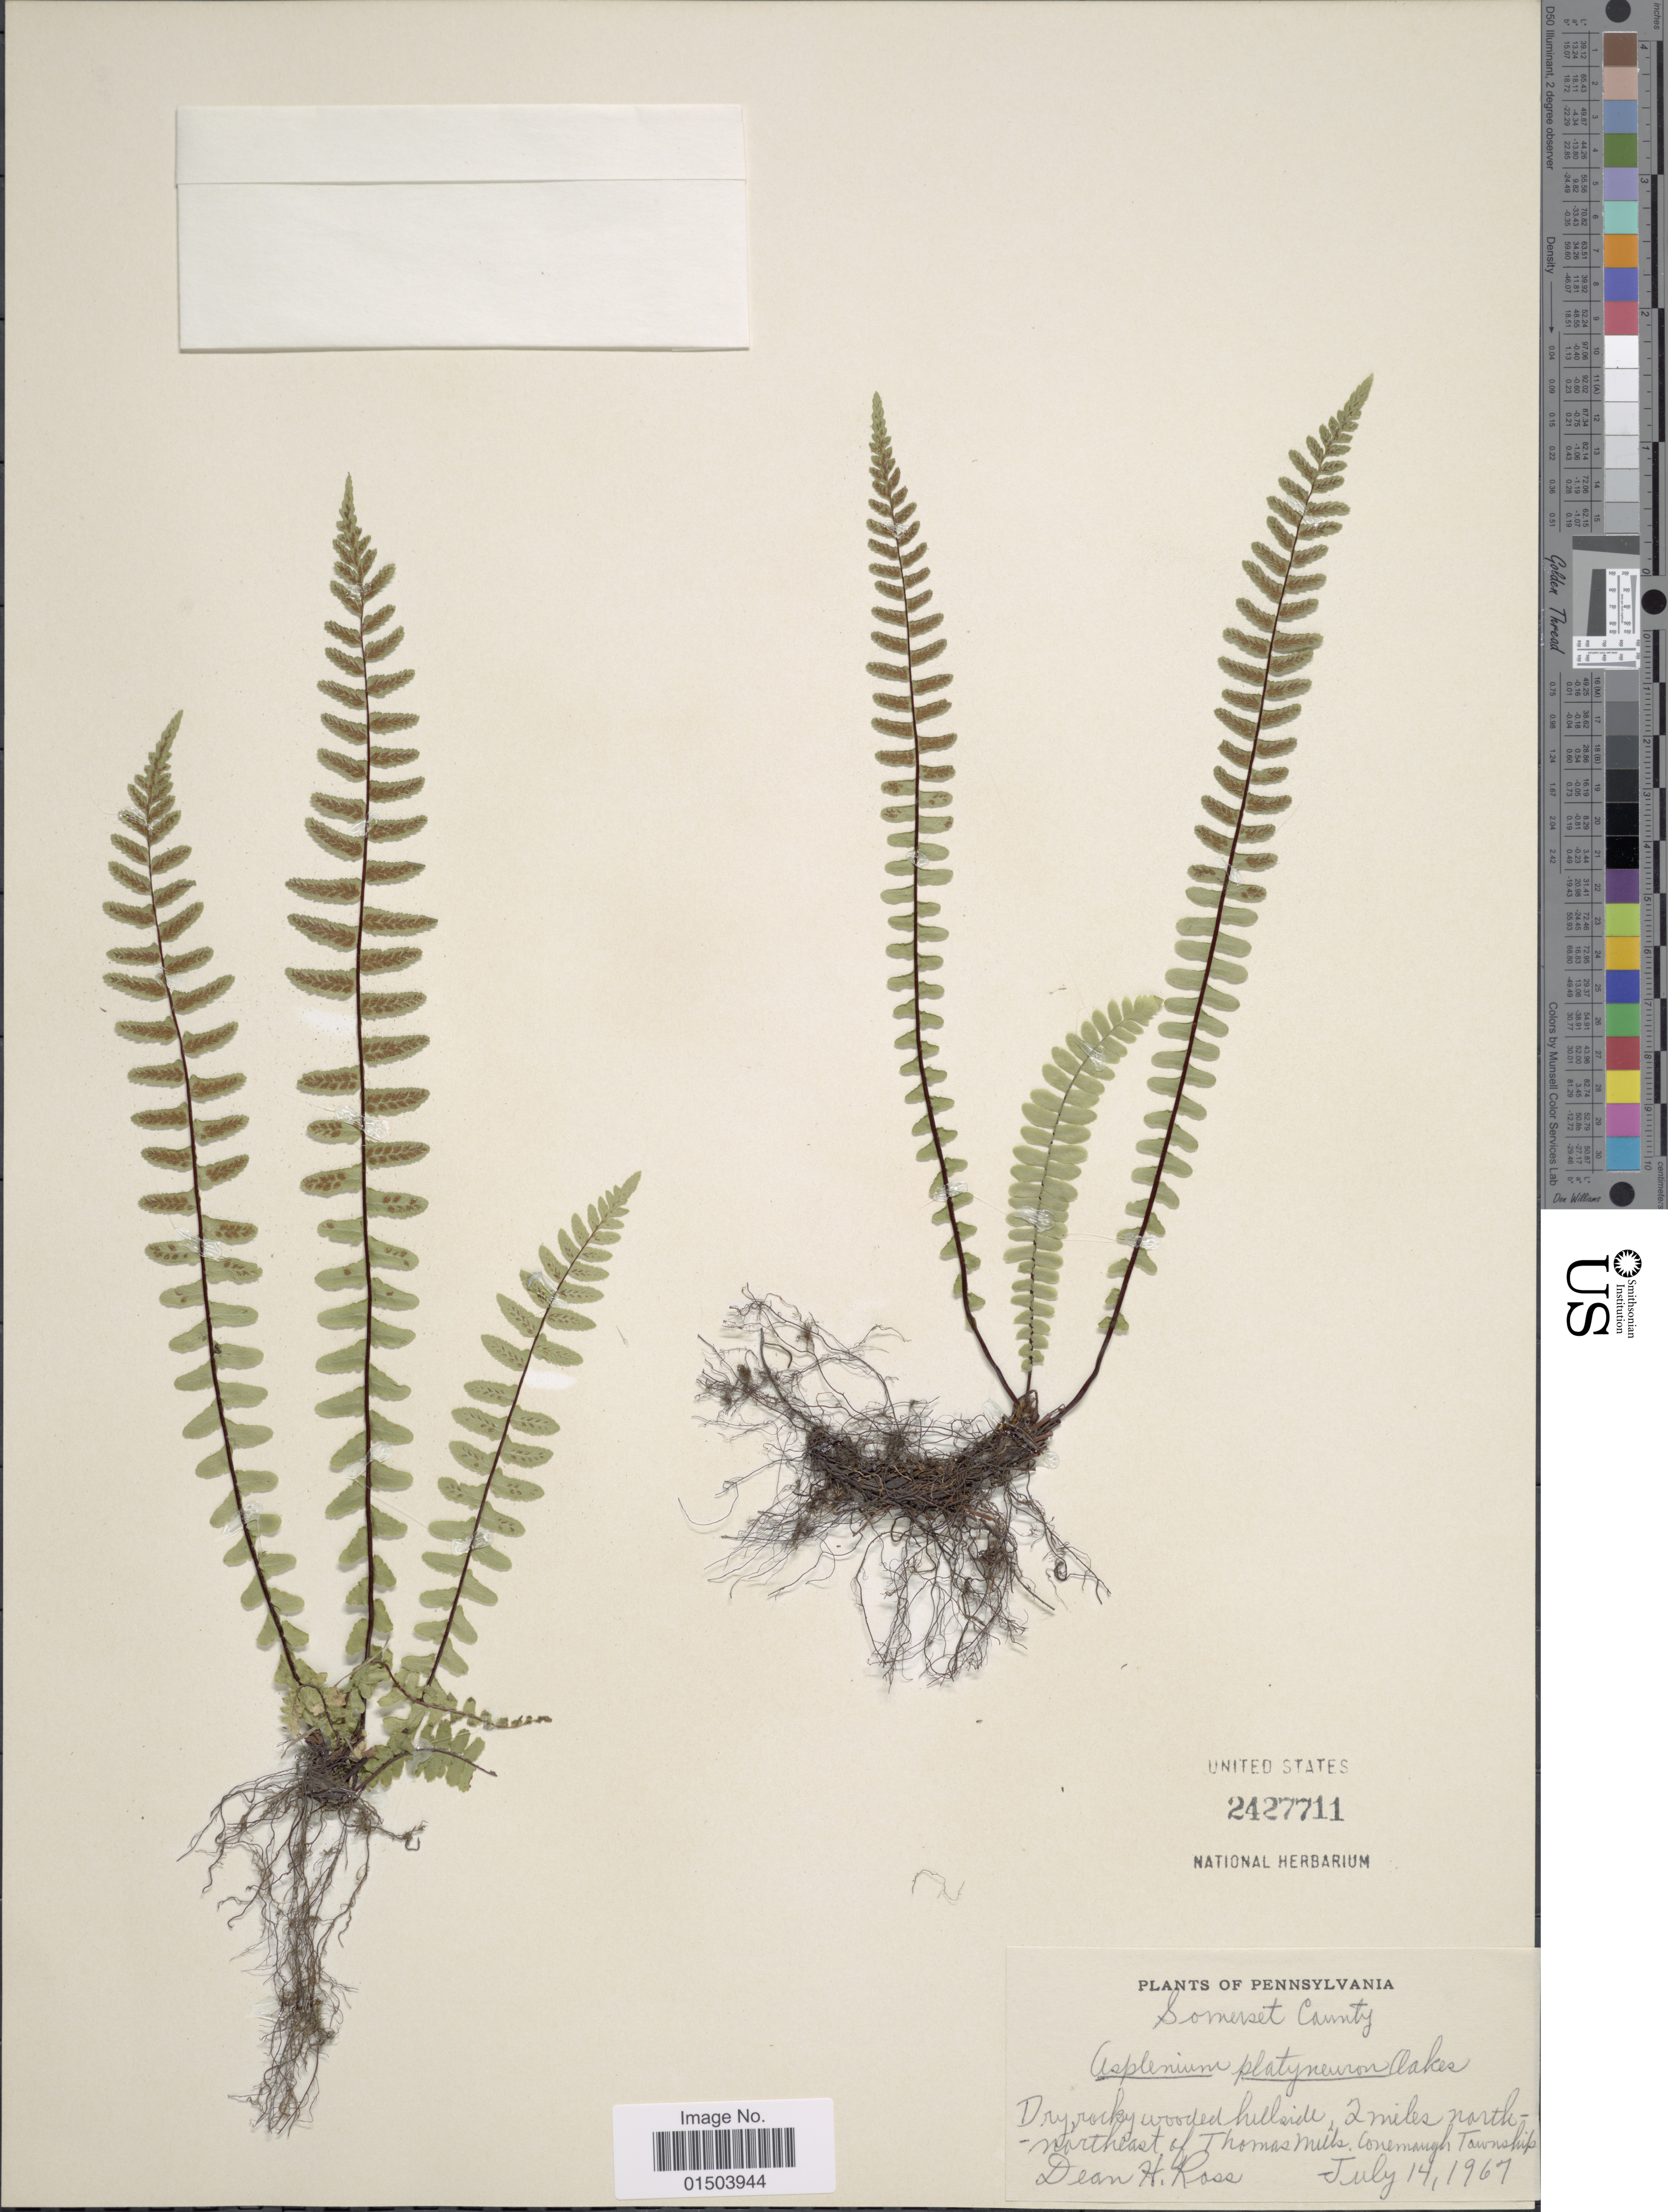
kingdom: Plantae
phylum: Tracheophyta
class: Polypodiopsida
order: Polypodiales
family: Aspleniaceae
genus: Asplenium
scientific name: Asplenium platyneuron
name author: (L.) Britton, Stearns & Poggenb.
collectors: D. Ross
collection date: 1967-07-14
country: United States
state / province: Pennsylvania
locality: Somerset County. Dry, rocky wooded hillside, 2 miles north-northeast of Thomas Mills, Conemaugh Township.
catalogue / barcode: US 2427711